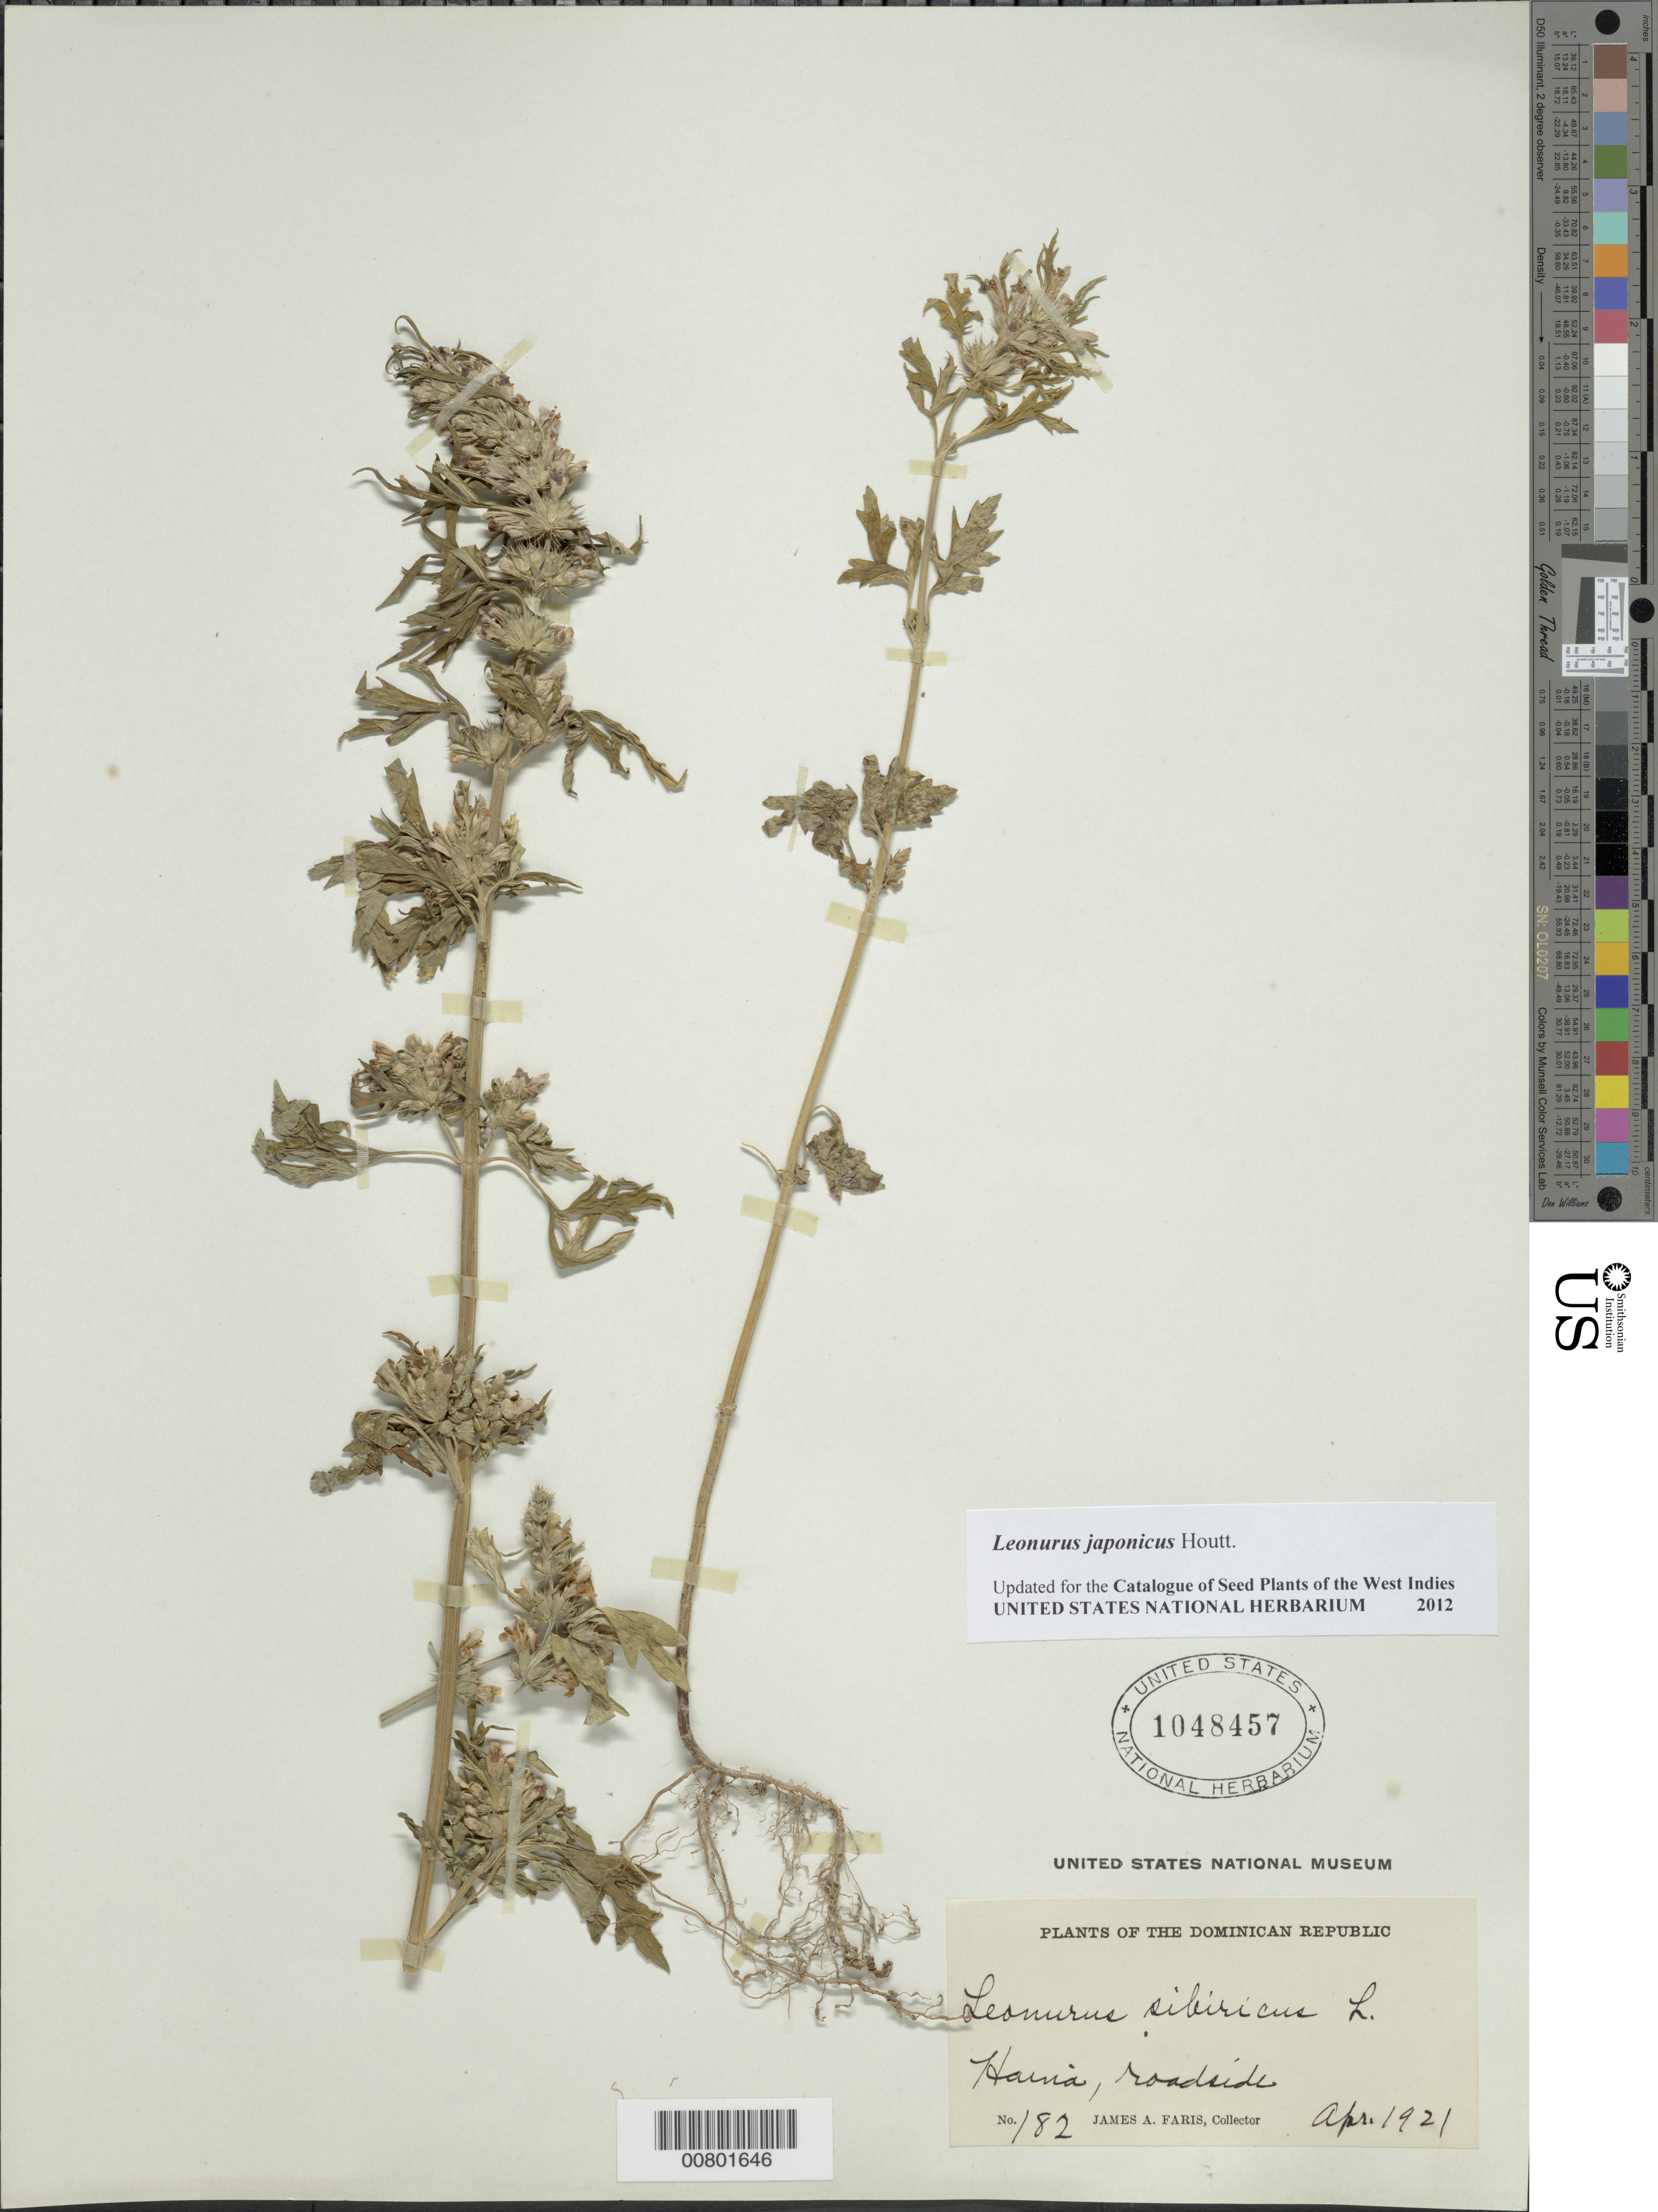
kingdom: Plantae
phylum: Tracheophyta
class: Magnoliopsida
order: Lamiales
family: Lamiaceae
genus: Leonurus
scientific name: Leonurus japonicus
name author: Houtt.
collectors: J. Faris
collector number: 182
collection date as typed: Apr 1921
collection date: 1921-04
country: Dominican Republic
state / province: San Cristóbal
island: Hispaniola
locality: Haina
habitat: Roadside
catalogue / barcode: US 1048457